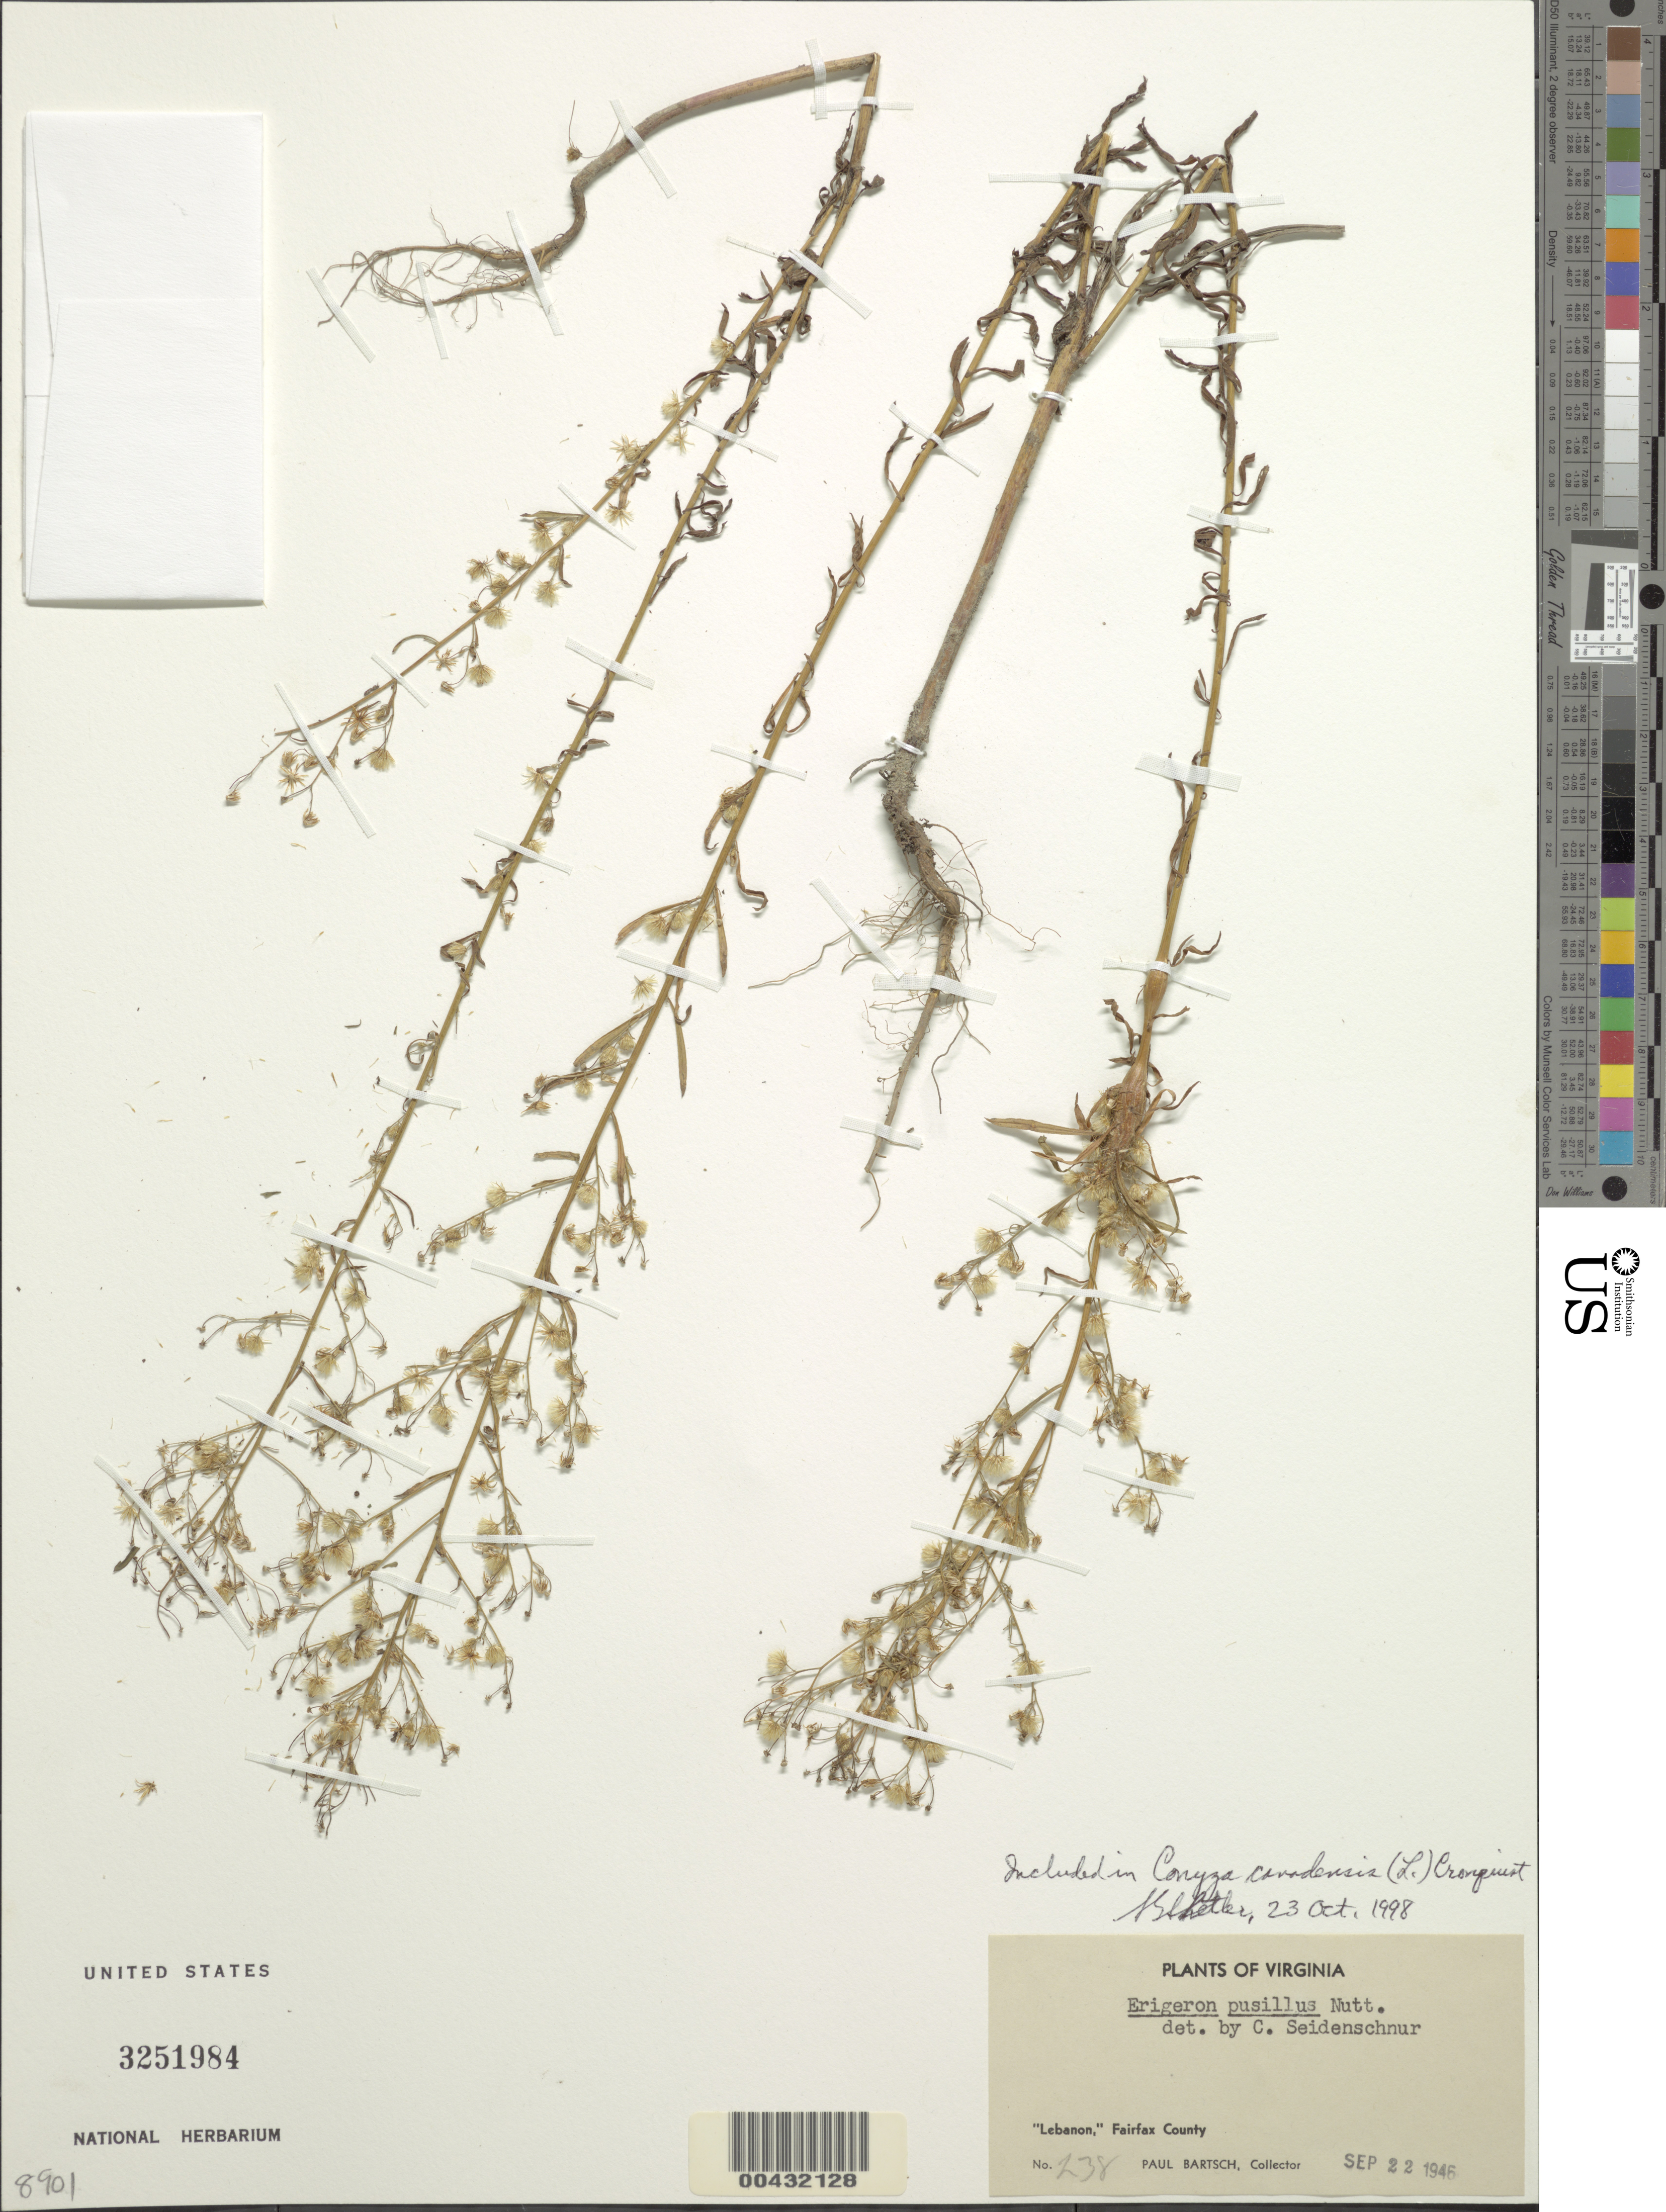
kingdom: Plantae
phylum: Tracheophyta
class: Magnoliopsida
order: Asterales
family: Asteraceae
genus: Conyza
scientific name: Conyza canadensis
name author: (L.) Cronq.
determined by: Shetler, Stanwyn G., (US), NMNH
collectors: P. Bartsch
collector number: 238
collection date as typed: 22 Sep 1946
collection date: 1946-09-22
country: United States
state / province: Virginia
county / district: Fairfax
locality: Lebanon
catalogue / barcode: US 3251984